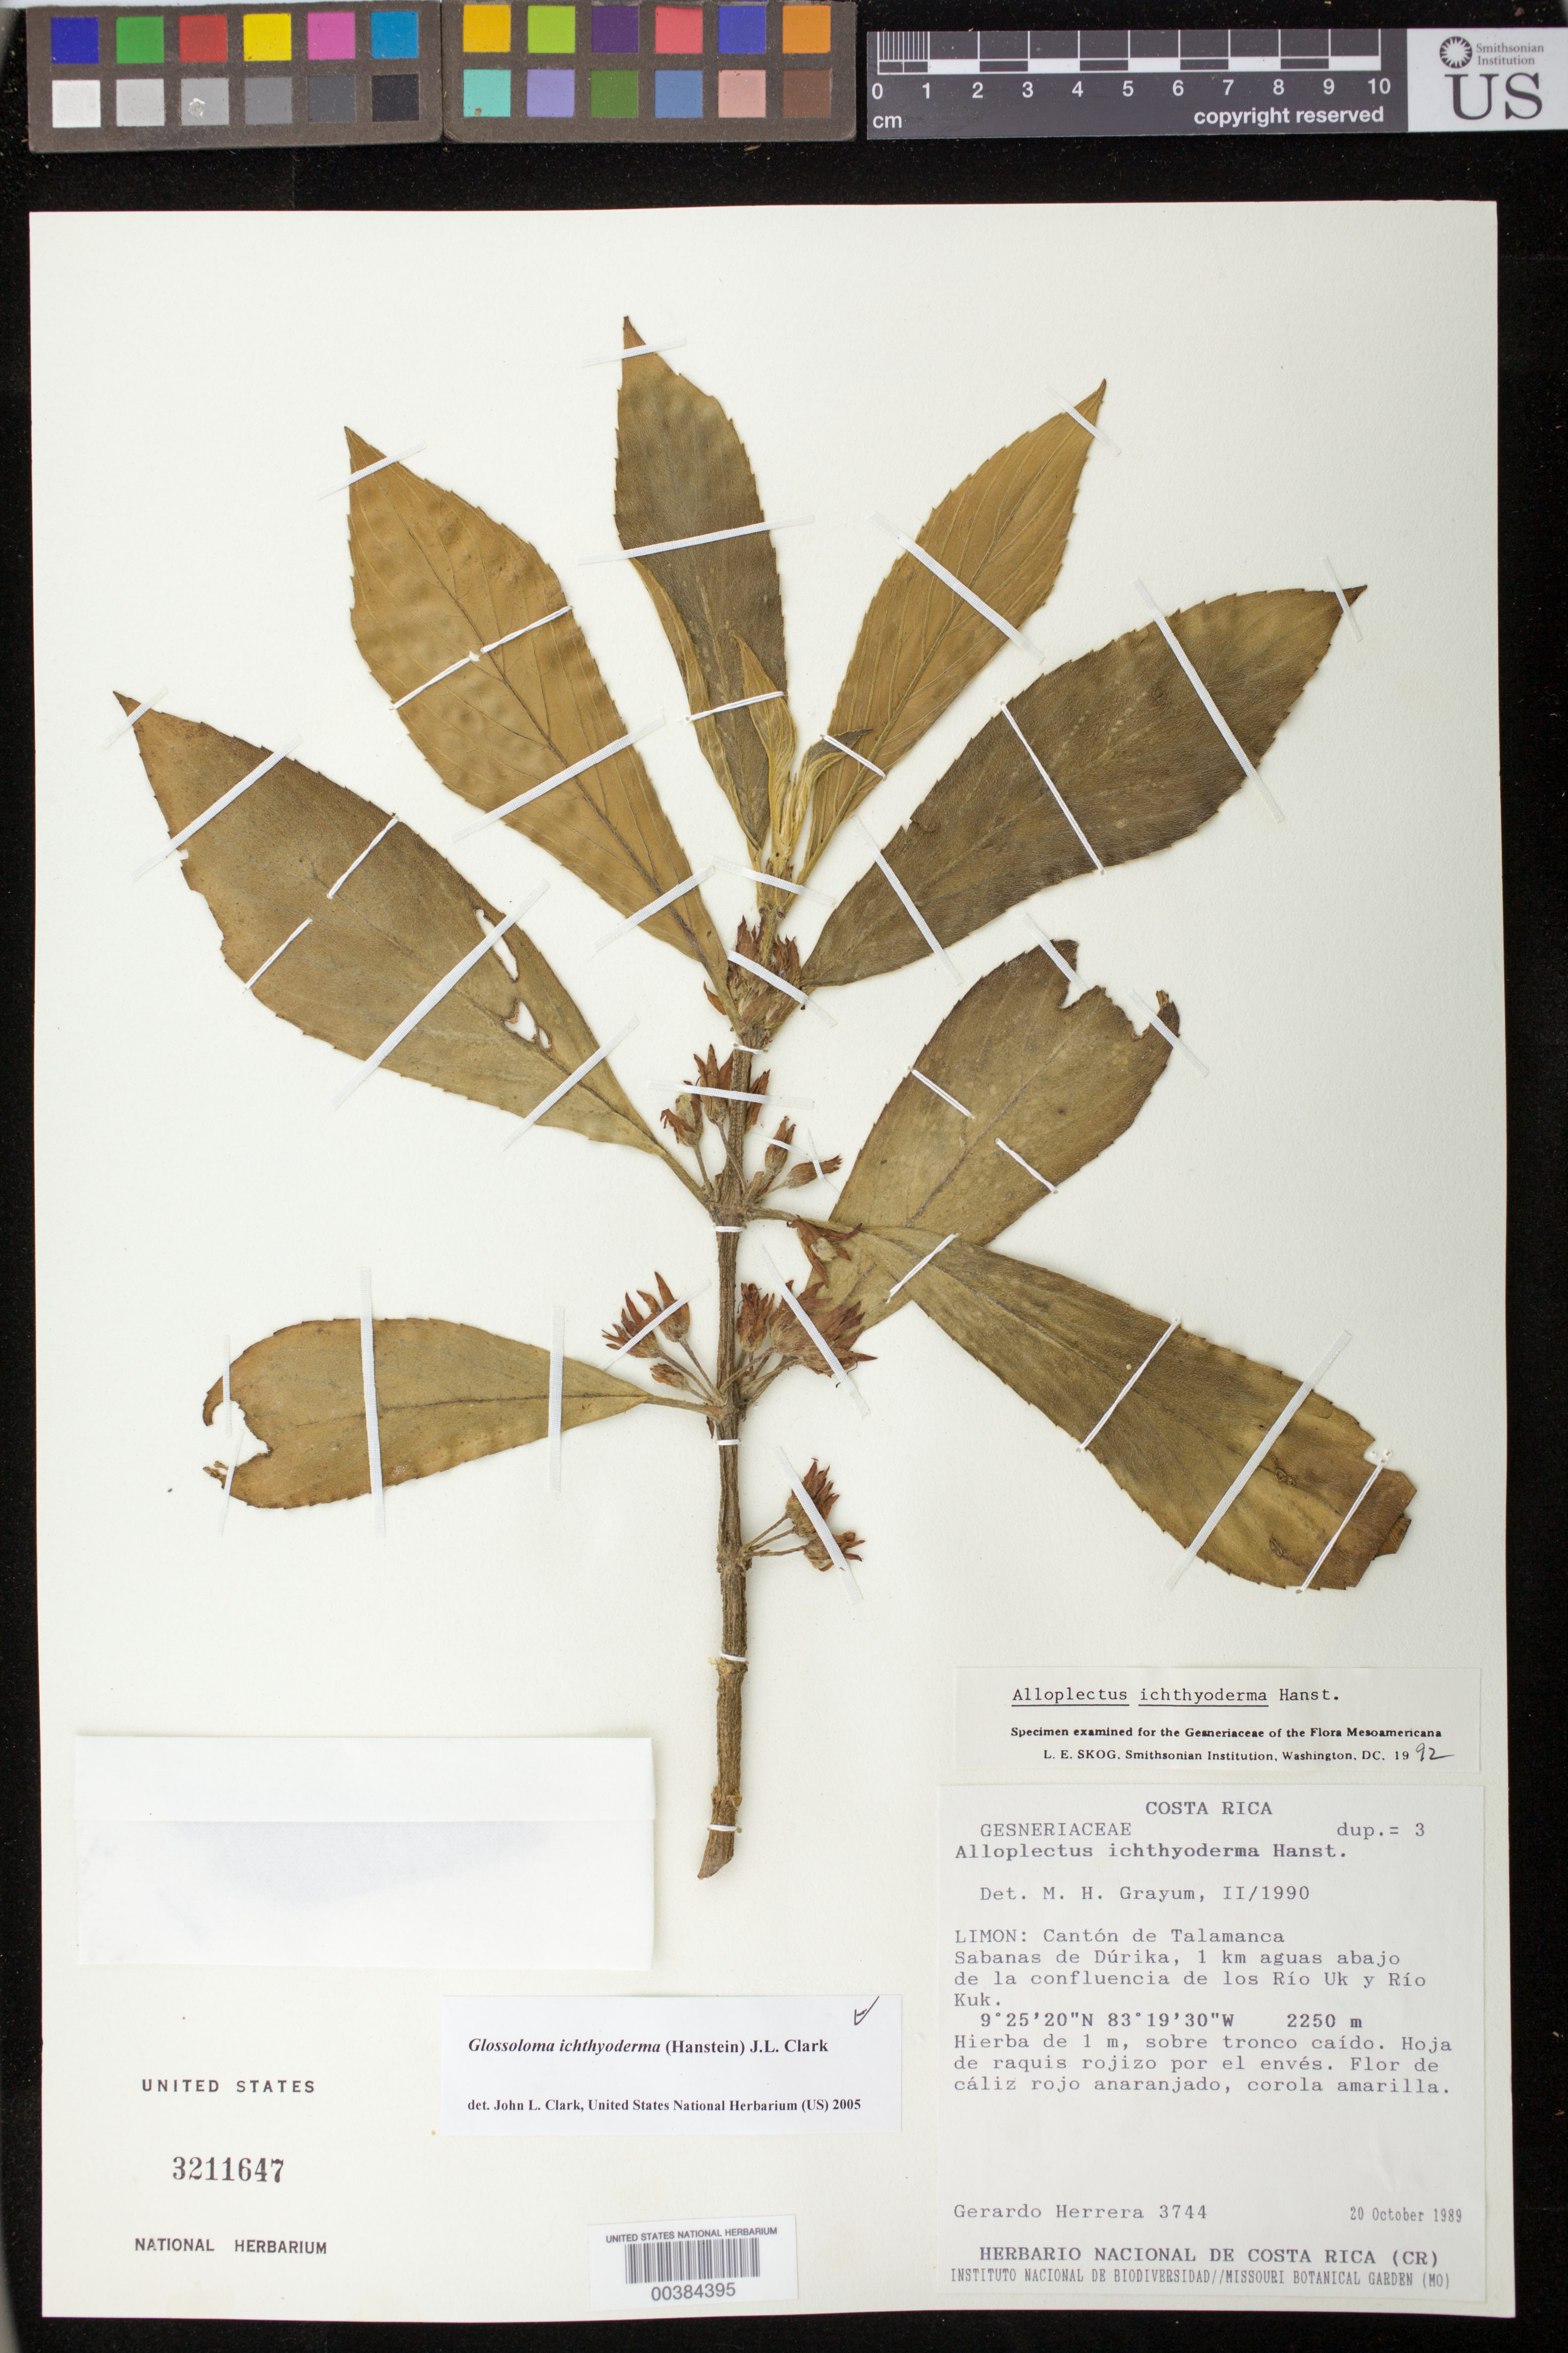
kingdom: Plantae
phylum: Tracheophyta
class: Magnoliopsida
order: Lamiales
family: Gesneriaceae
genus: Glossoloma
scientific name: Glossoloma ichthyoderma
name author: (Hanst.) J.L. Clark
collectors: G. Herrera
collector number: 3744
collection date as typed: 20 Oct 1989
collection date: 1989-10-20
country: Costa Rica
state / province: Limón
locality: Cantón Talamanca, Dist. Bratsi, Sabanas de Durika, 1 km aguas abajo de la confluencia de los Rio Uk y Rio Kuk.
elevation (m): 2250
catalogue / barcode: US 3211647